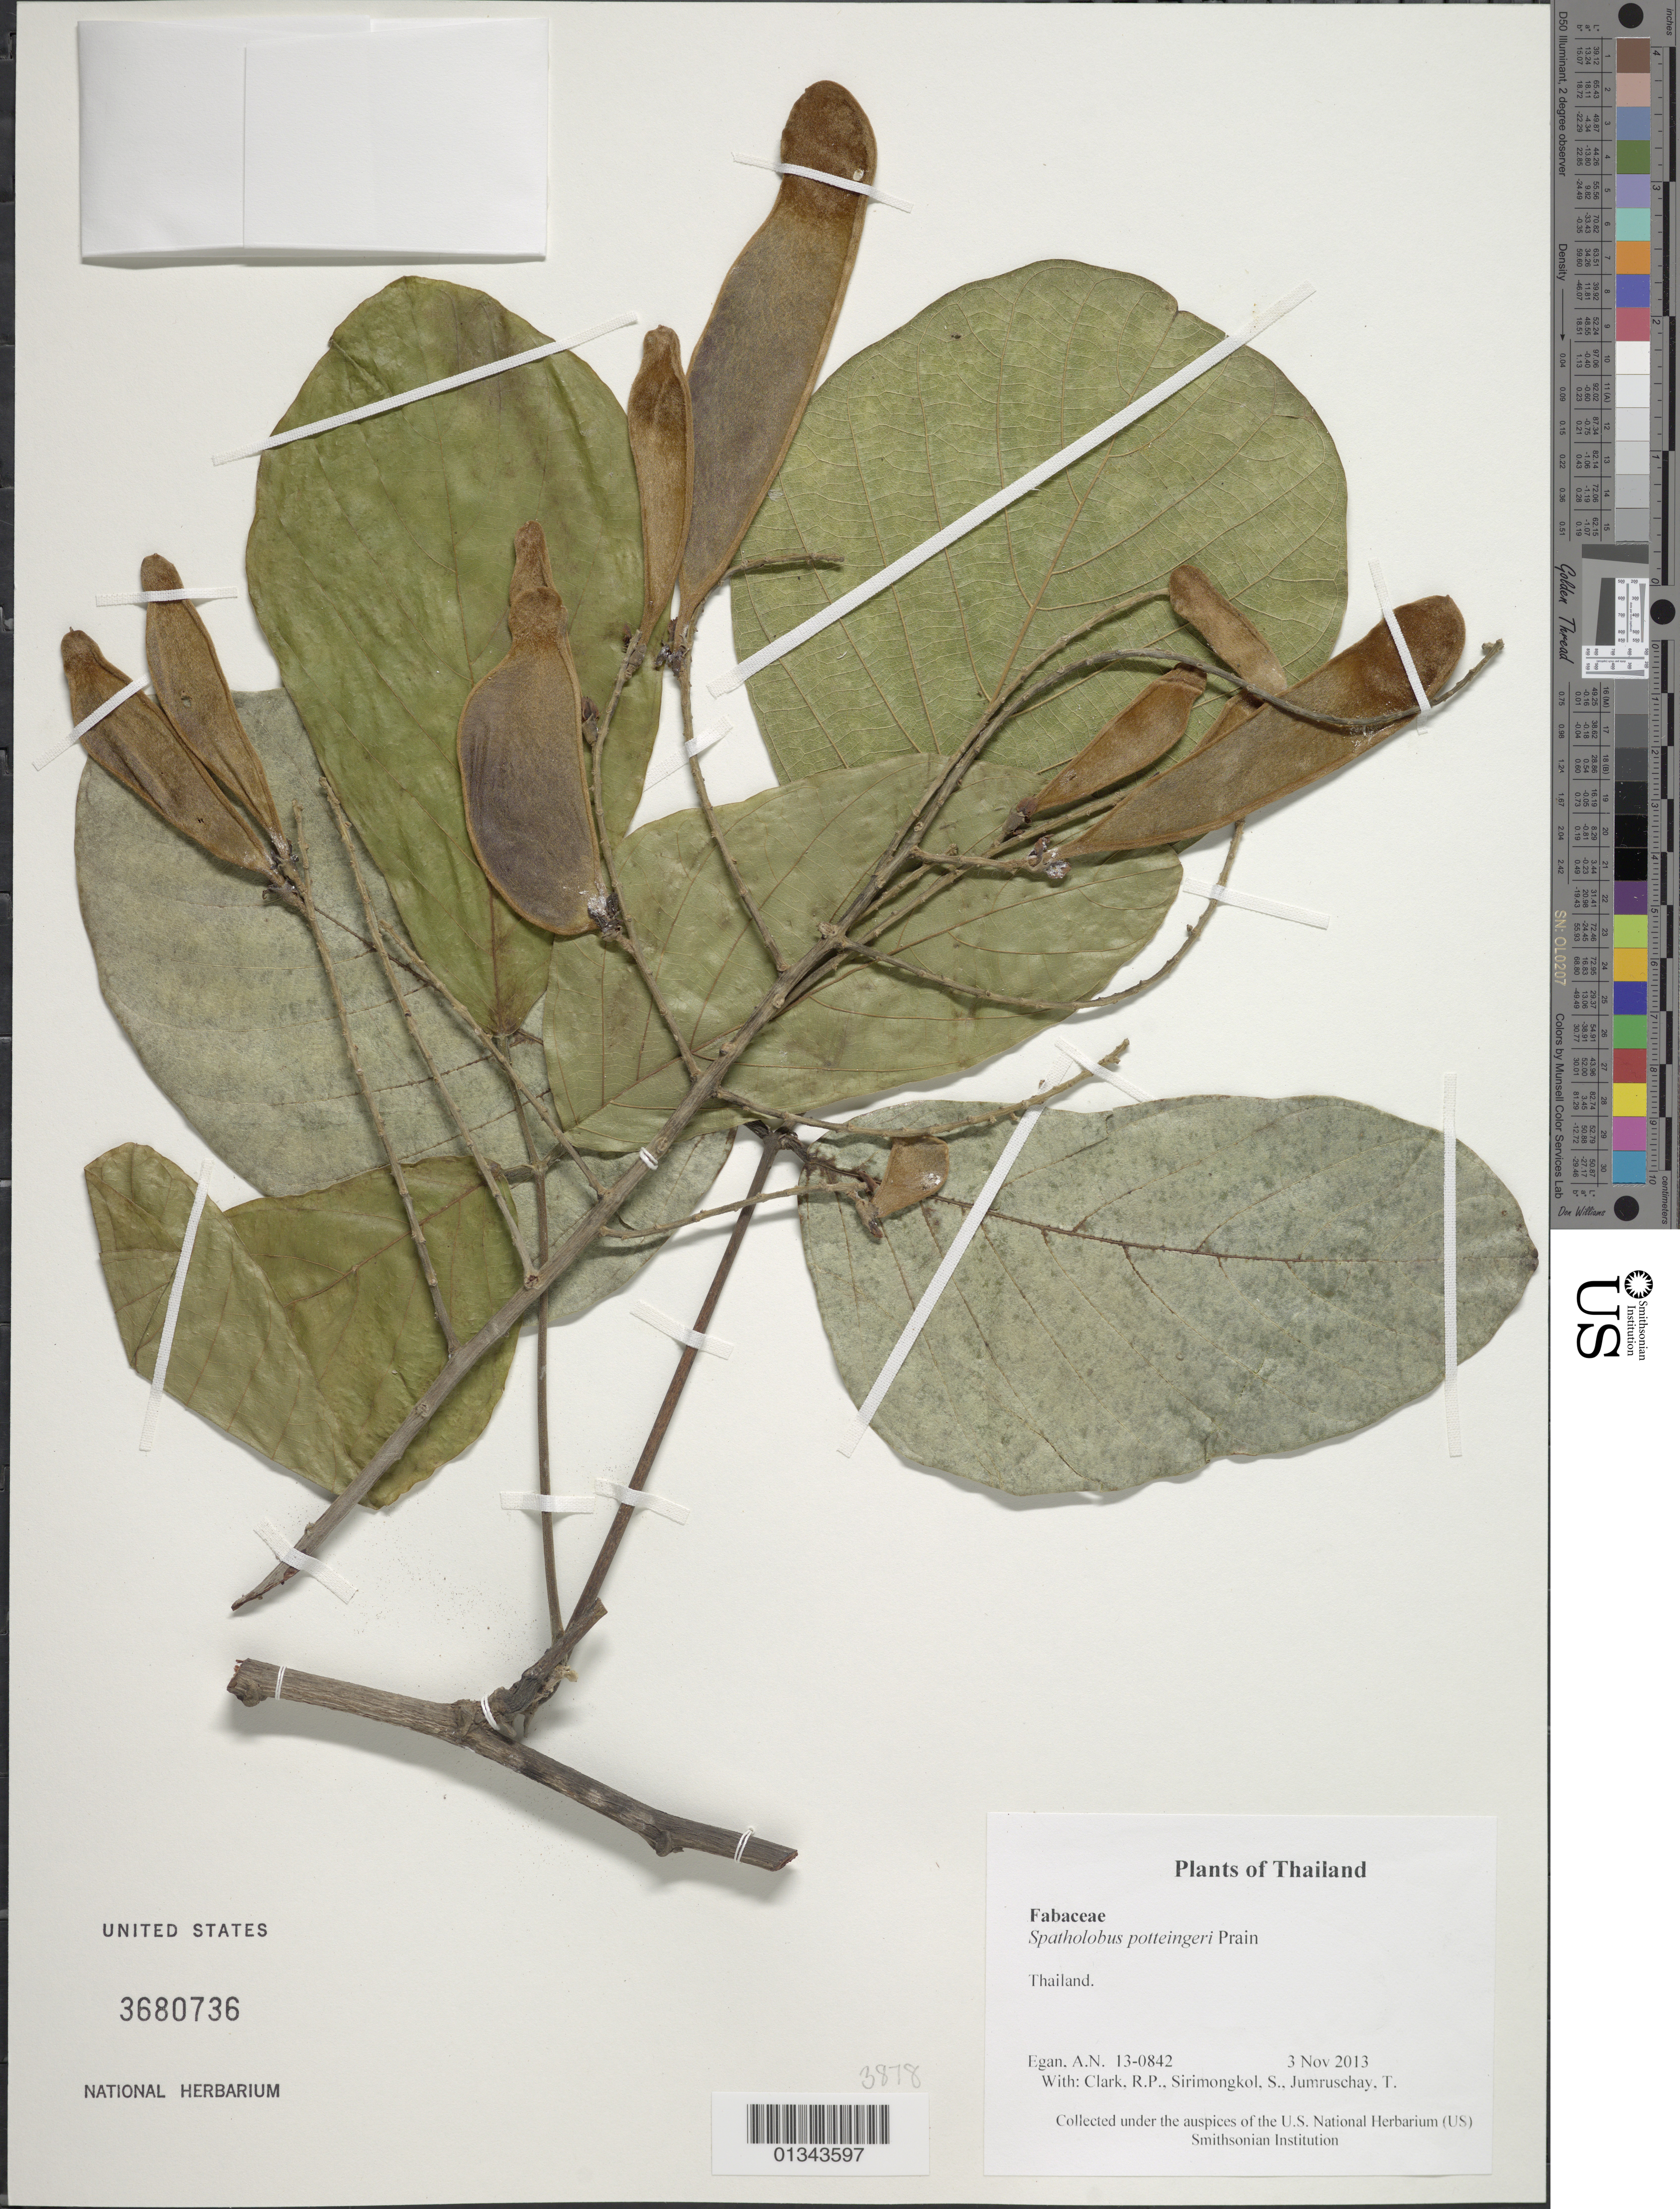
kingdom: Plantae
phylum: Tracheophyta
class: Magnoliopsida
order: Fabales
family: Fabaceae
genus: Spatholobus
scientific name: Spatholobus potteingeri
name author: Prain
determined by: Egan, Ashley N., (US), Smithsonian Institution - National Museum of Natural History (UNITED STATES)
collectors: A. N. Egan, R. P. Clark, S. Sirimongkol & T. Jumruschay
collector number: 13-0842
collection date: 2013-11-03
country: Thailand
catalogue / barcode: US 3680736